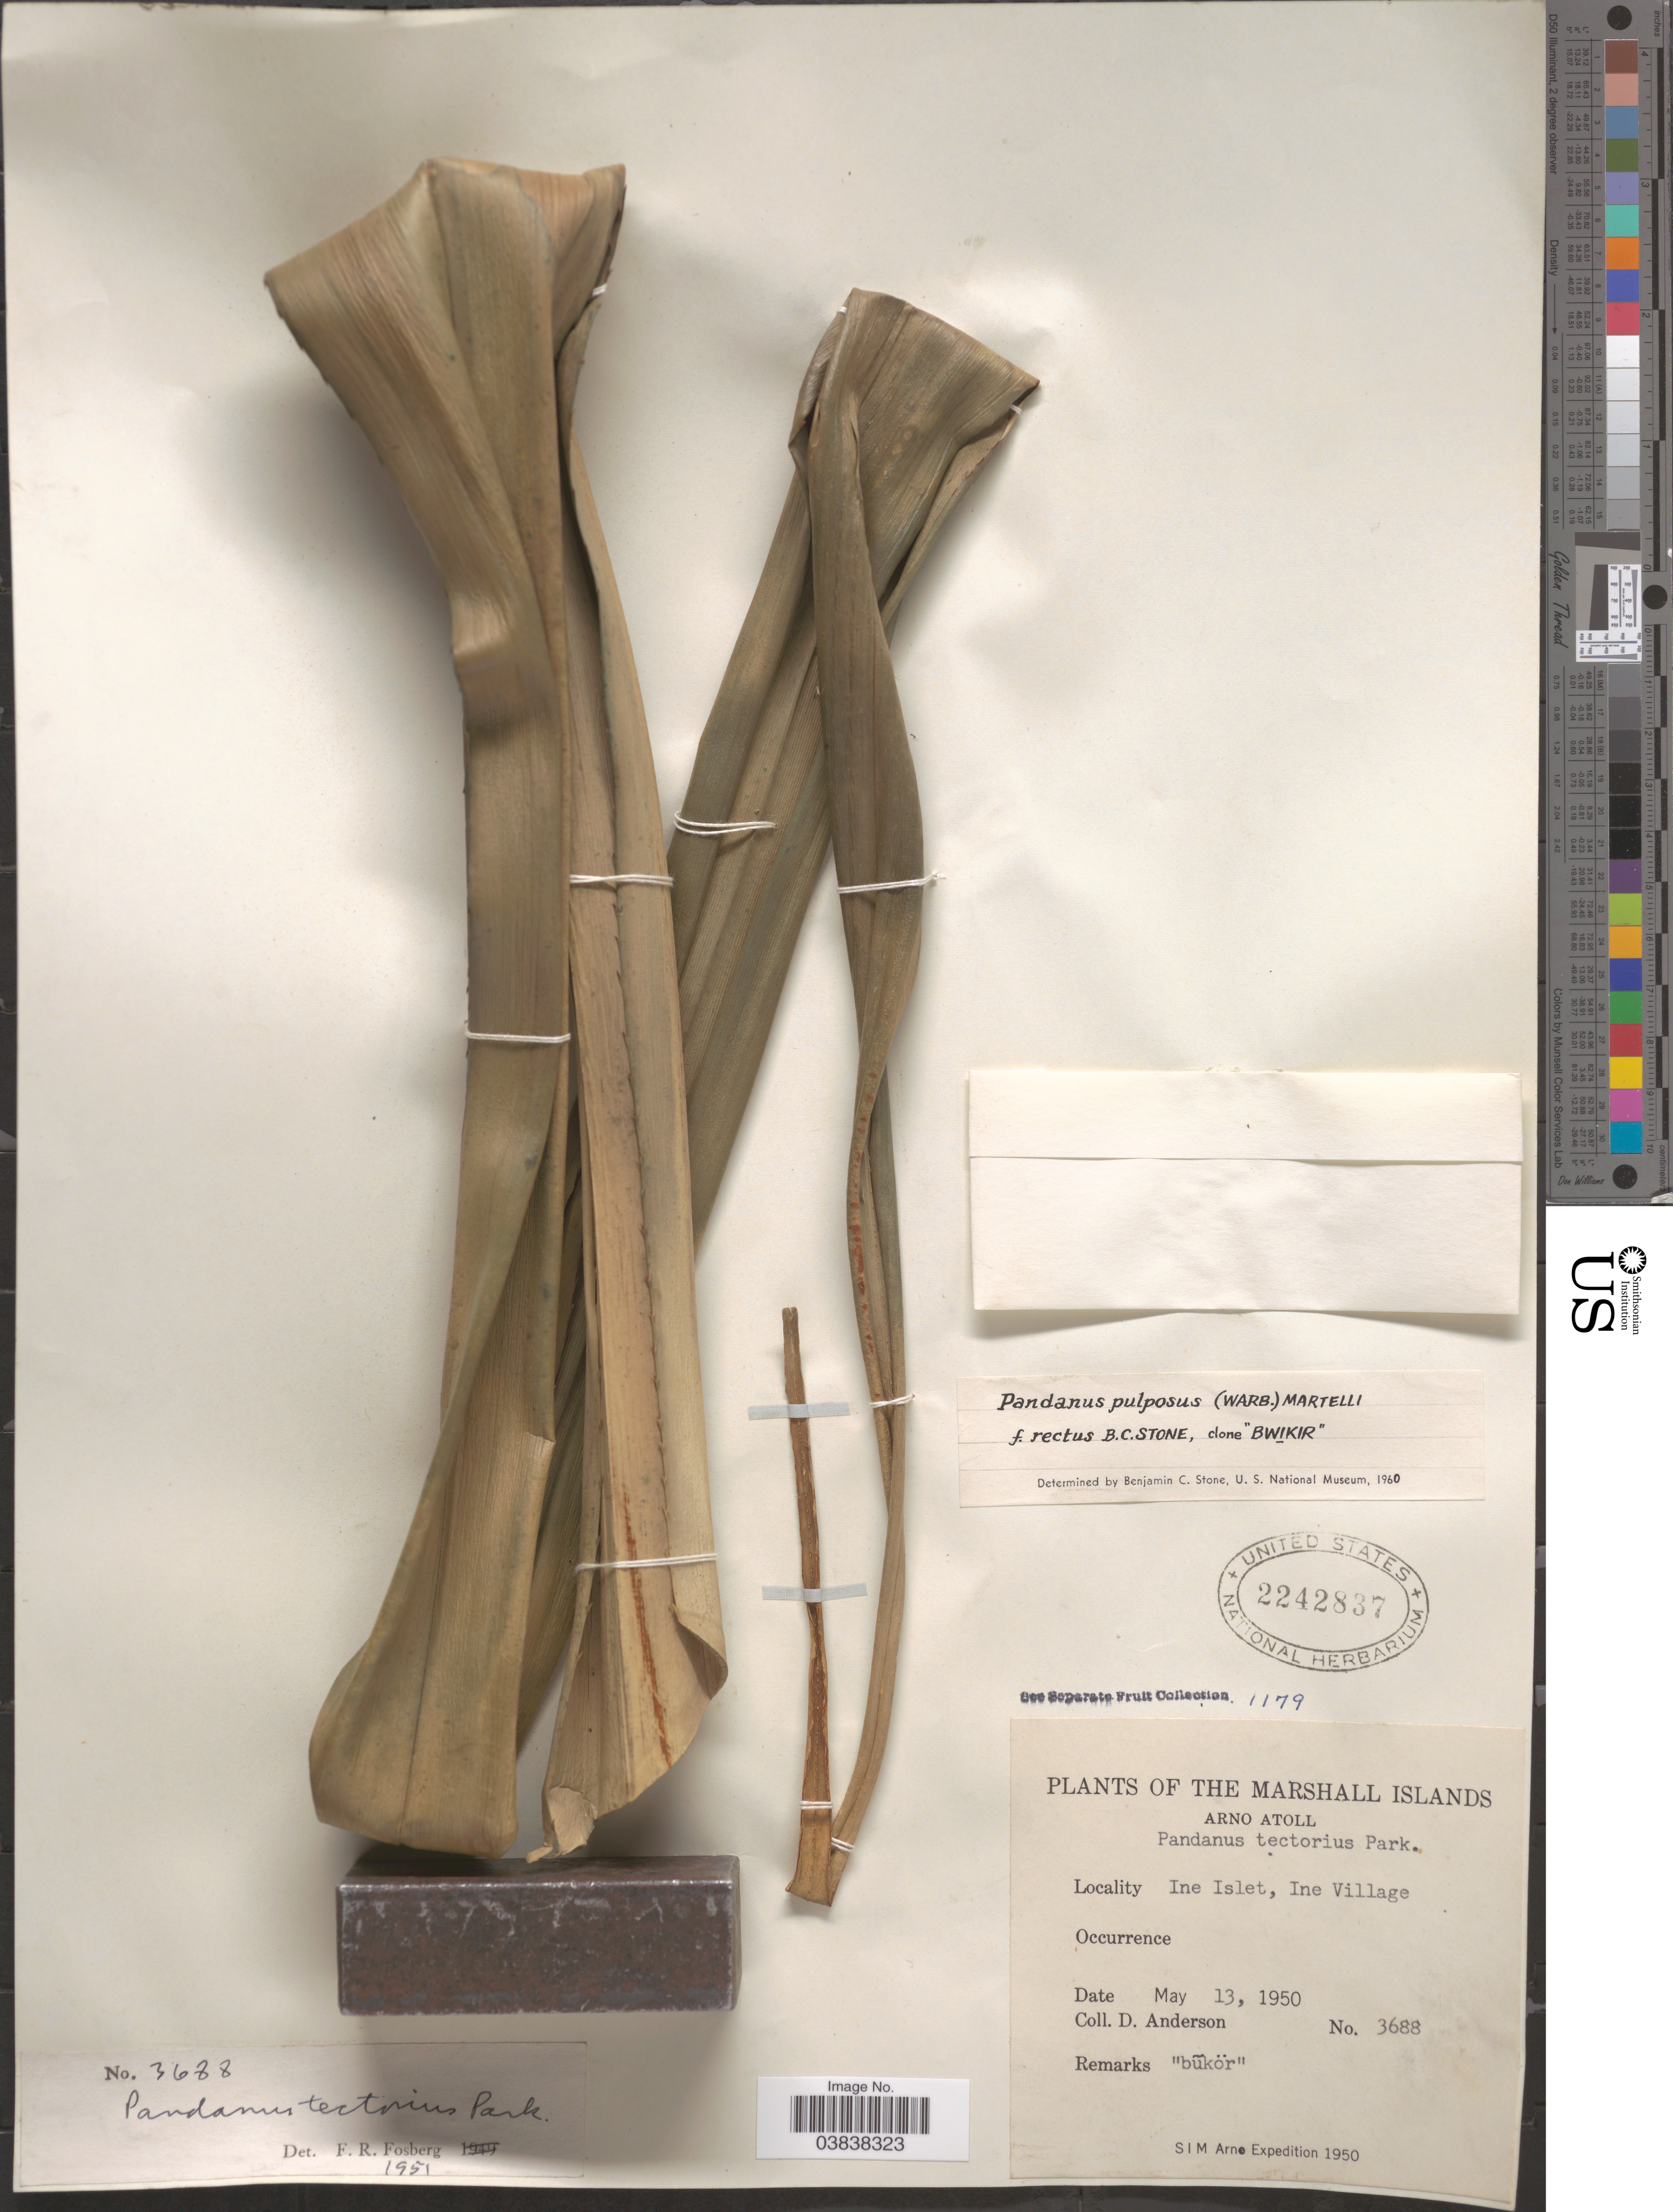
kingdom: Plantae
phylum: Tracheophyta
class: Liliopsida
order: Pandanales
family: Pandanaceae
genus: Pandanus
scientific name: Pandanus pulposus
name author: (Warb.) Martelli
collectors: D. Anderson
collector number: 3688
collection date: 1950-05-13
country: Marshall Islands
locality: Arno Atoll. Ine Islet, Ine Village.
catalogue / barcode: US 2242837